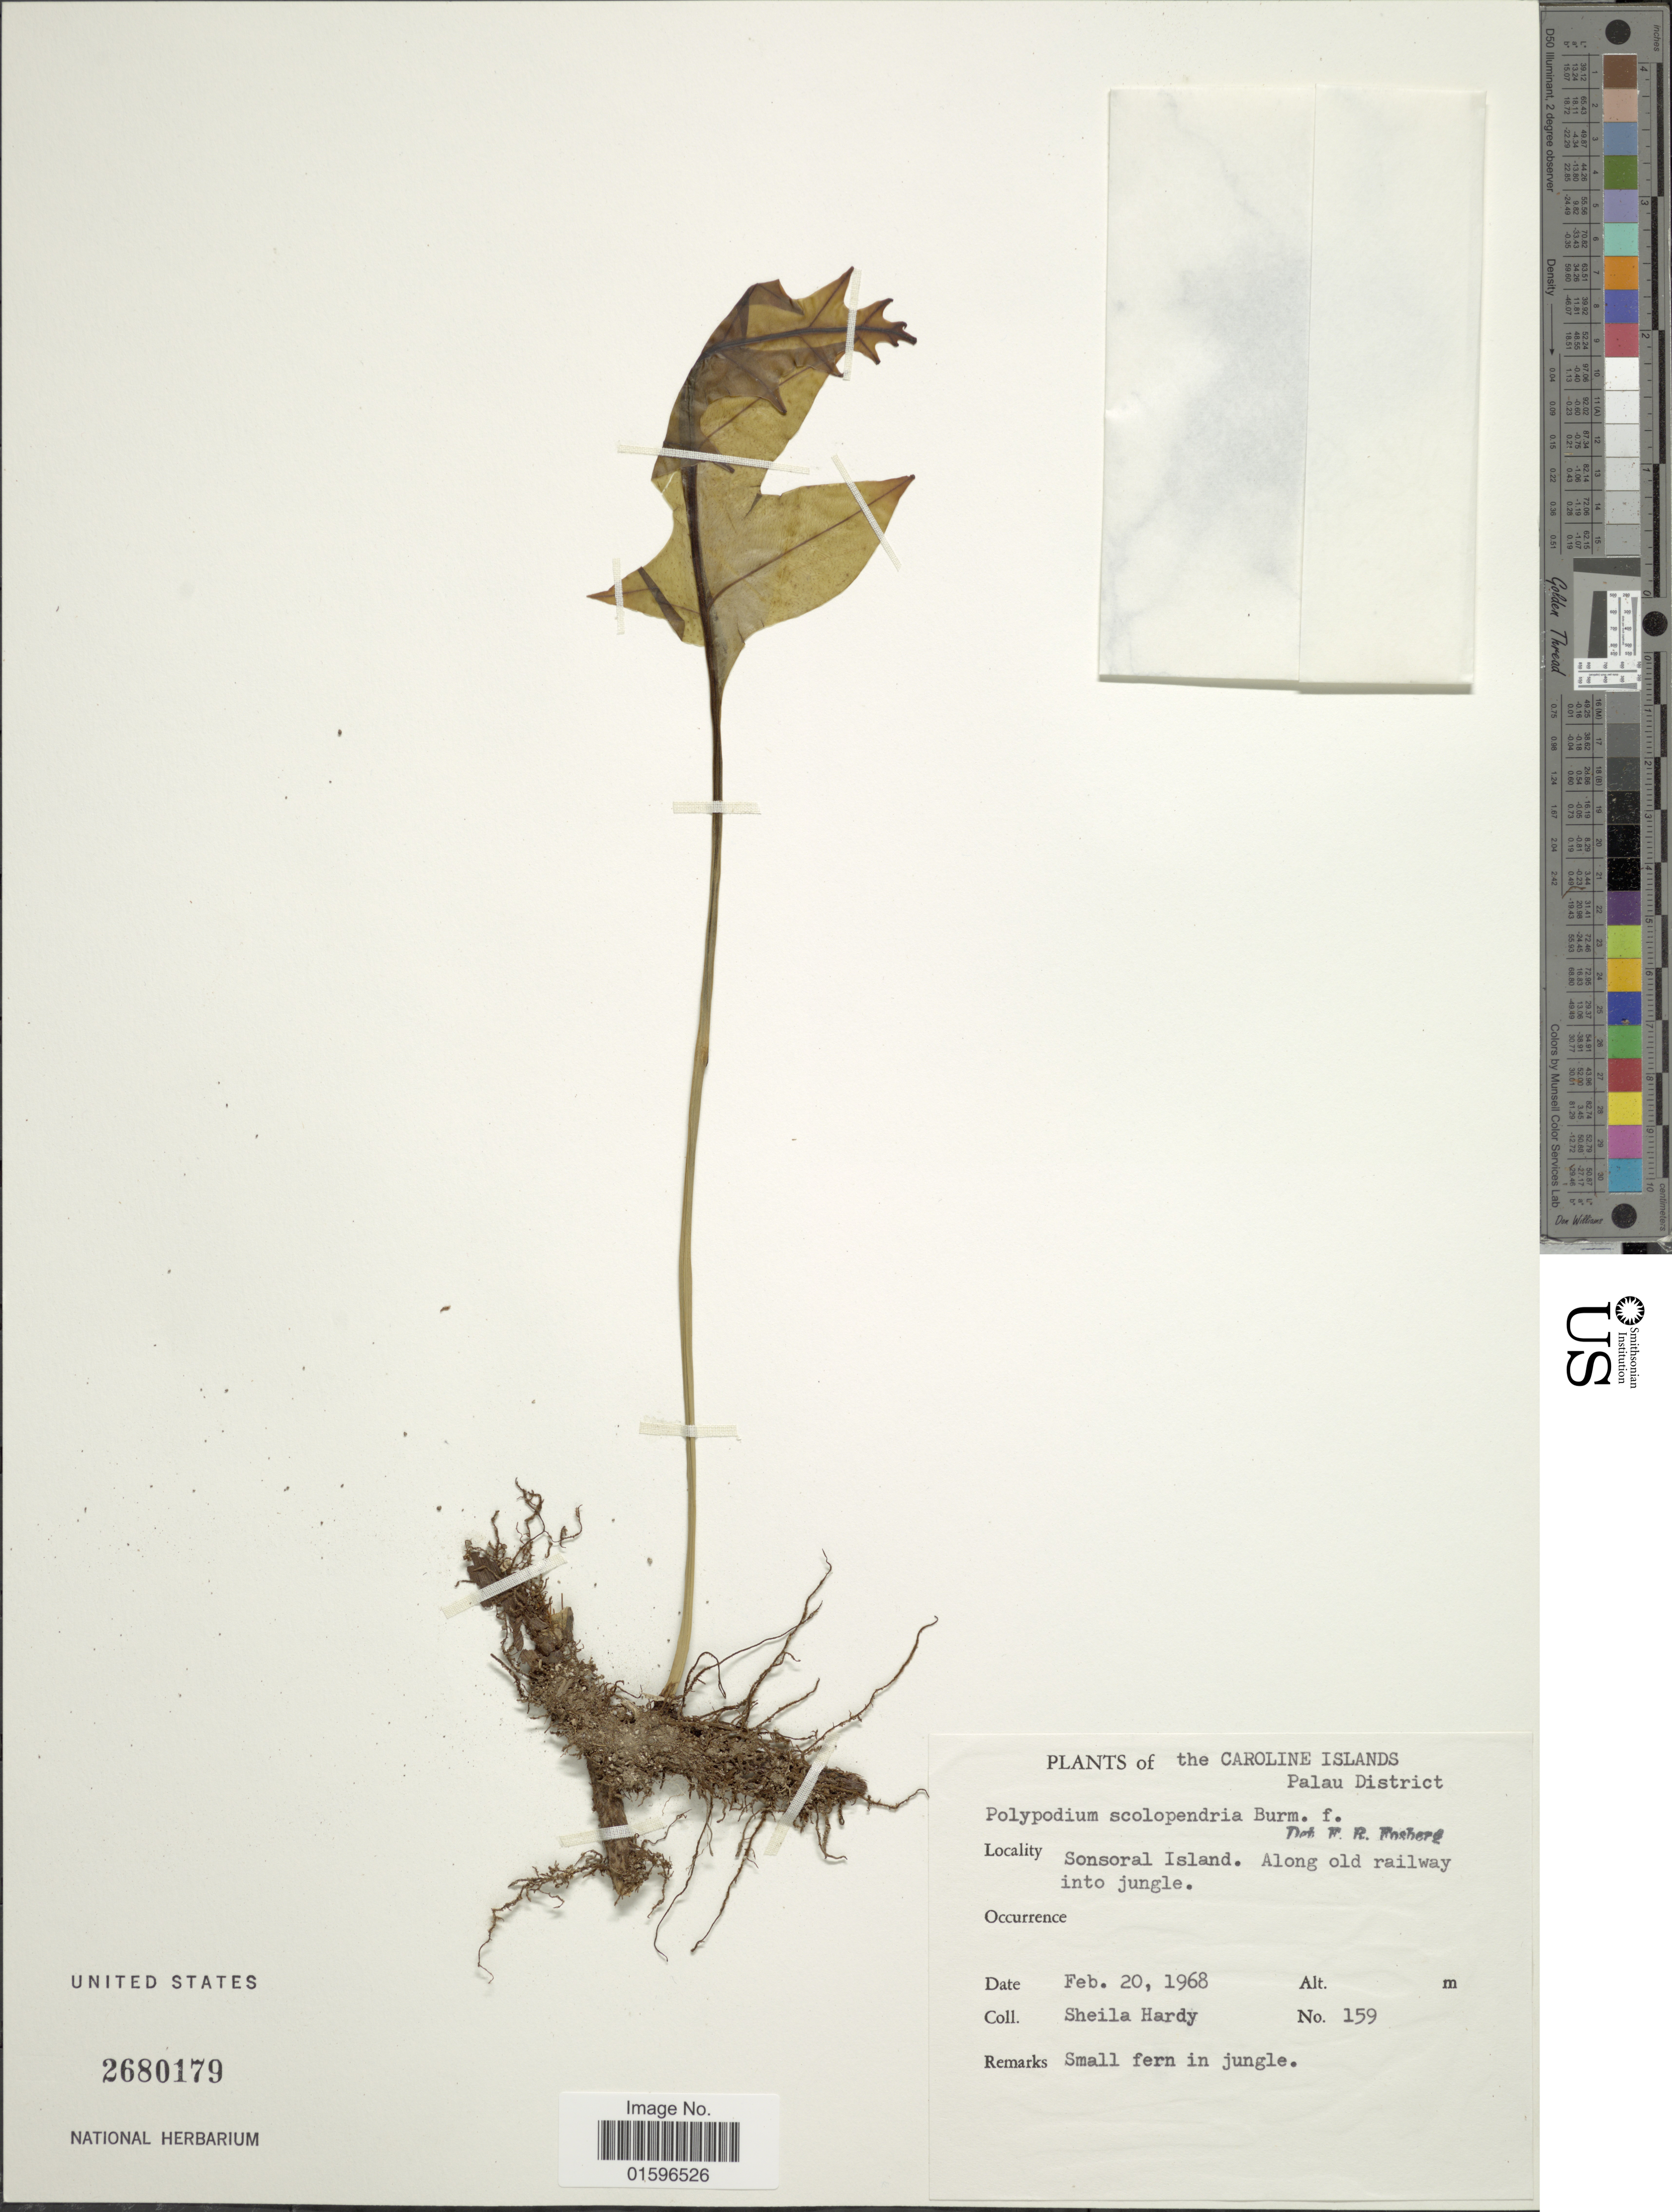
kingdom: Plantae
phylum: Tracheophyta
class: Polypodiopsida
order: Polypodiales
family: Polypodiaceae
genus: Polypodium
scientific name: Polypodium scolopendria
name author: Burm. f.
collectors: S. Hardy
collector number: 159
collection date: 1968-02-20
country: Palau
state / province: Belau Outliers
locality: Carolines Islands, Palau Islands, Sonsoral Island, along old railay into jungle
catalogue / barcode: US 2680179